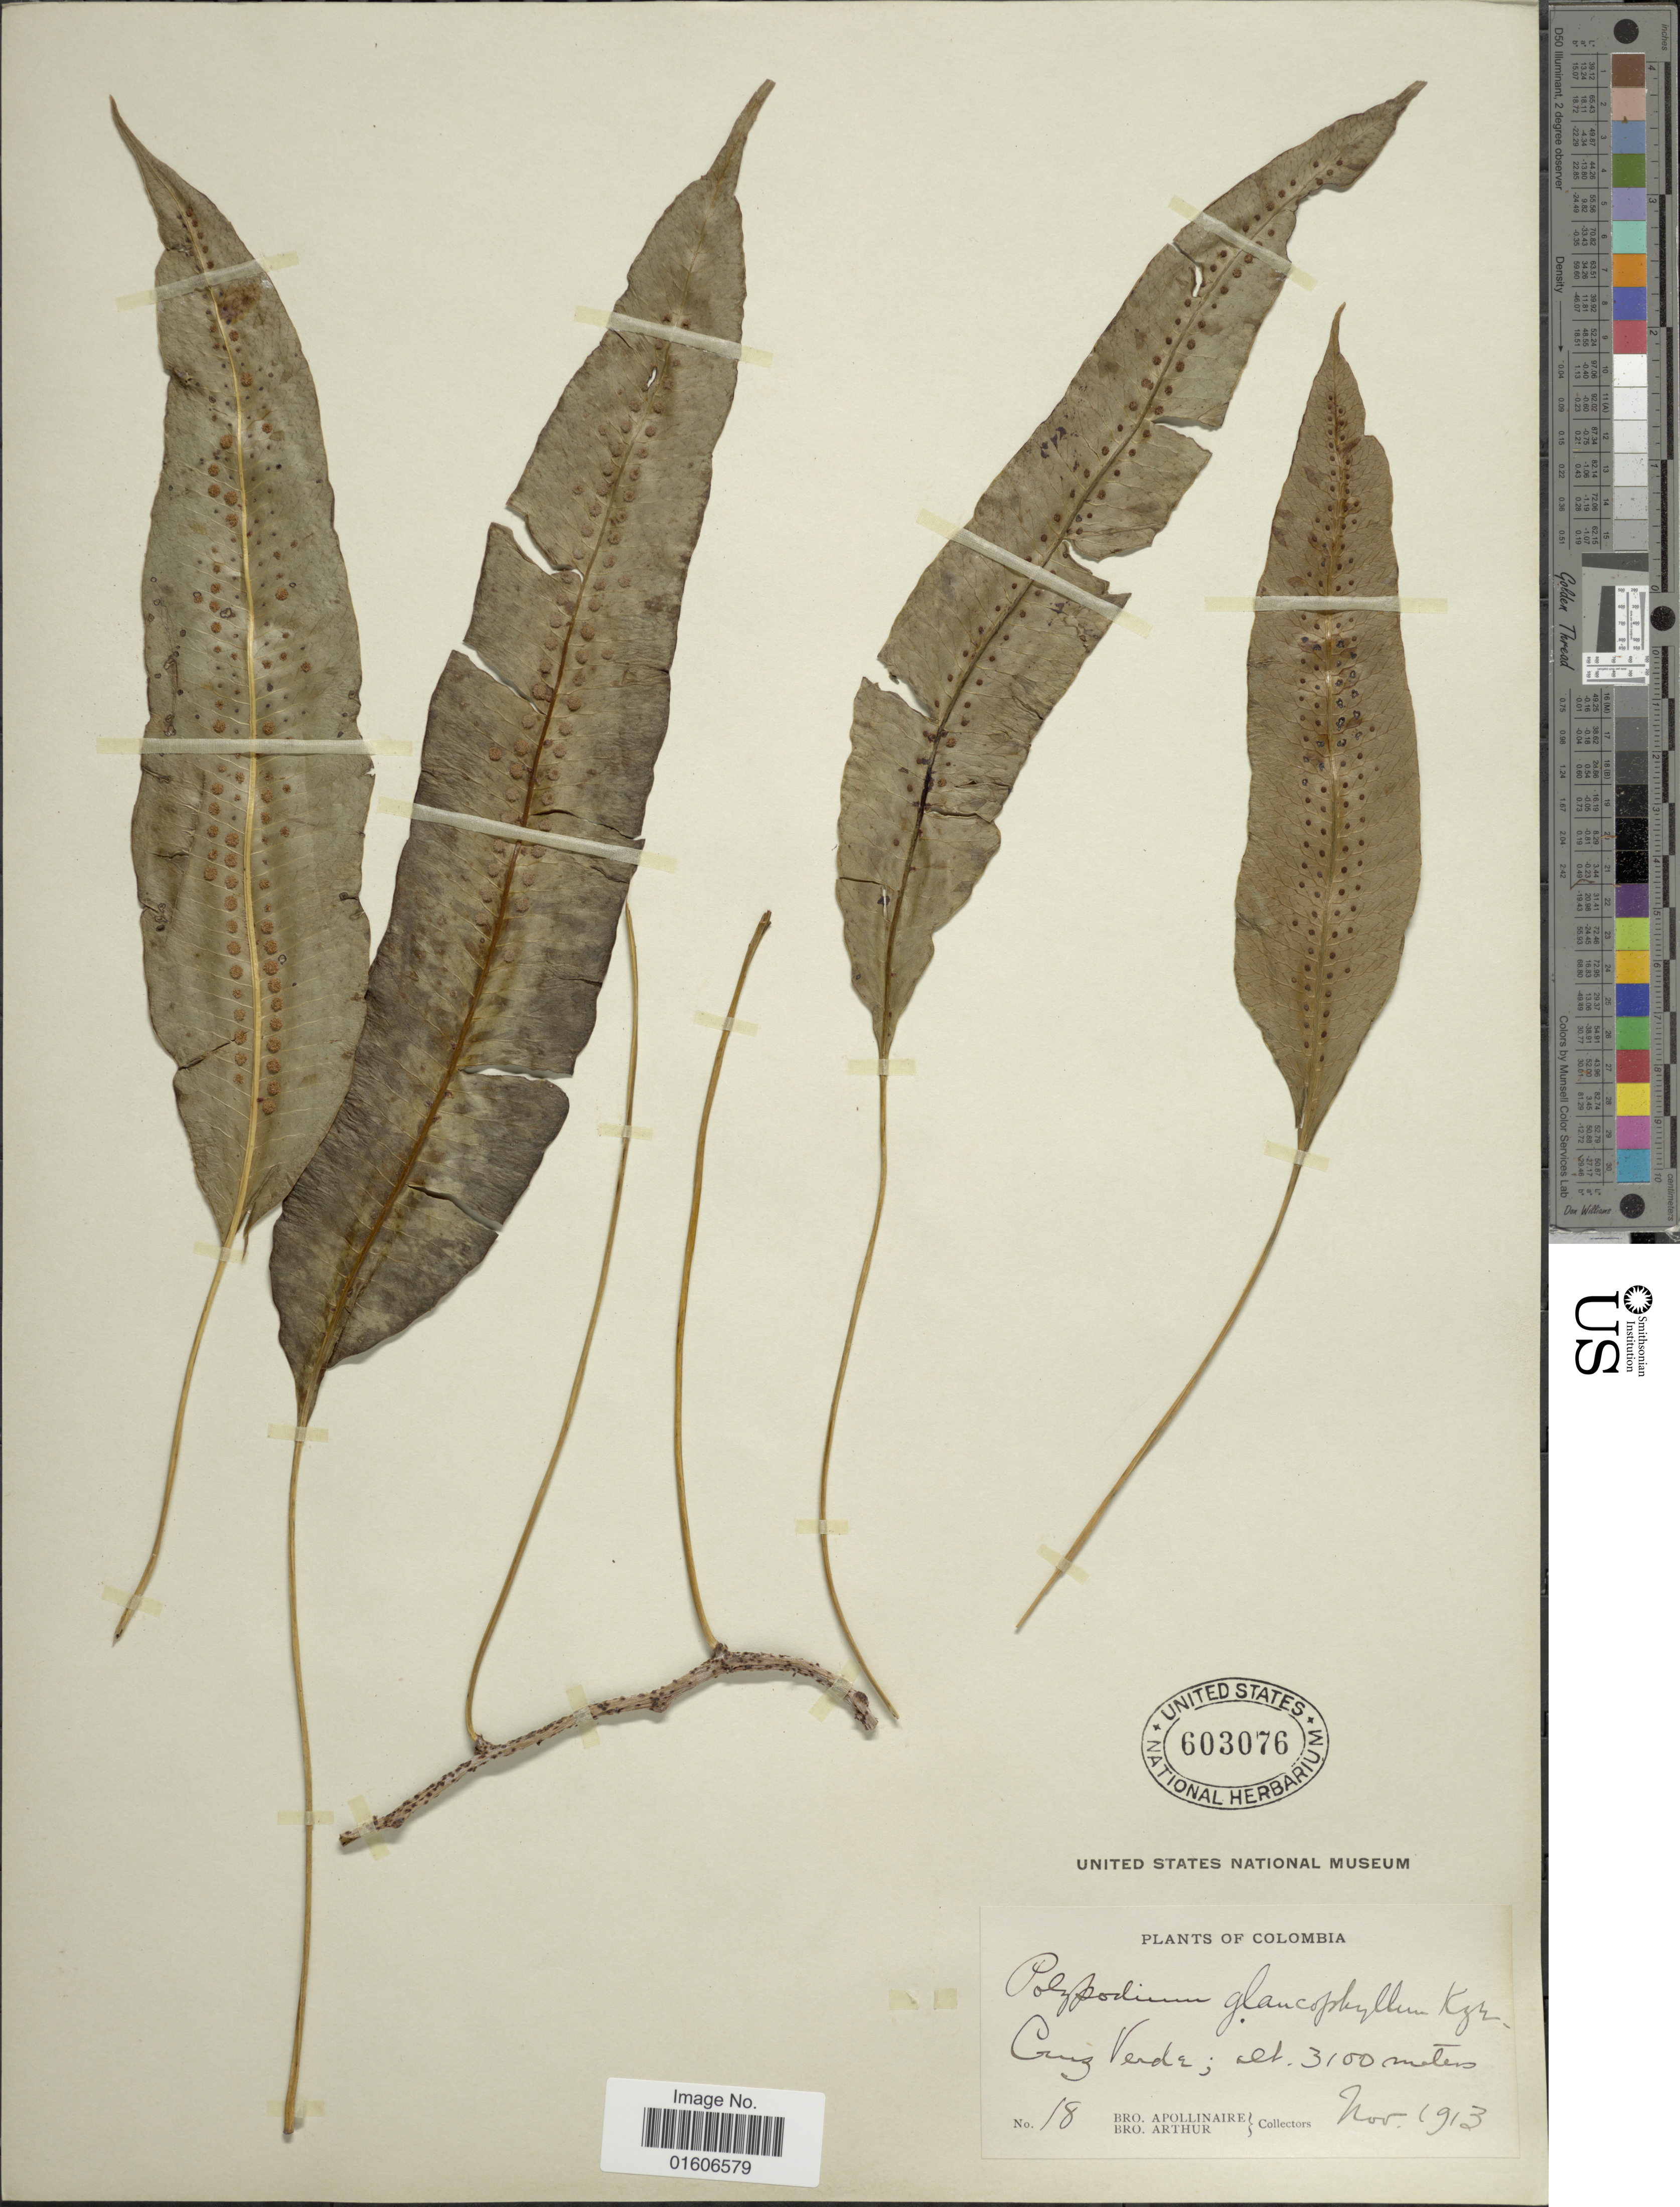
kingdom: Plantae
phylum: Tracheophyta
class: Polypodiopsida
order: Polypodiales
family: Polypodiaceae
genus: Serpocaulon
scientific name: Serpocaulon levigatum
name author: (Cav.) A.R. Sm.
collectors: Bro. Apollinaire & Bro. Arthur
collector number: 18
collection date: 1913-11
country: Colombia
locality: Cruz Verde.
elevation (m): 3100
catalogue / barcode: US 603076